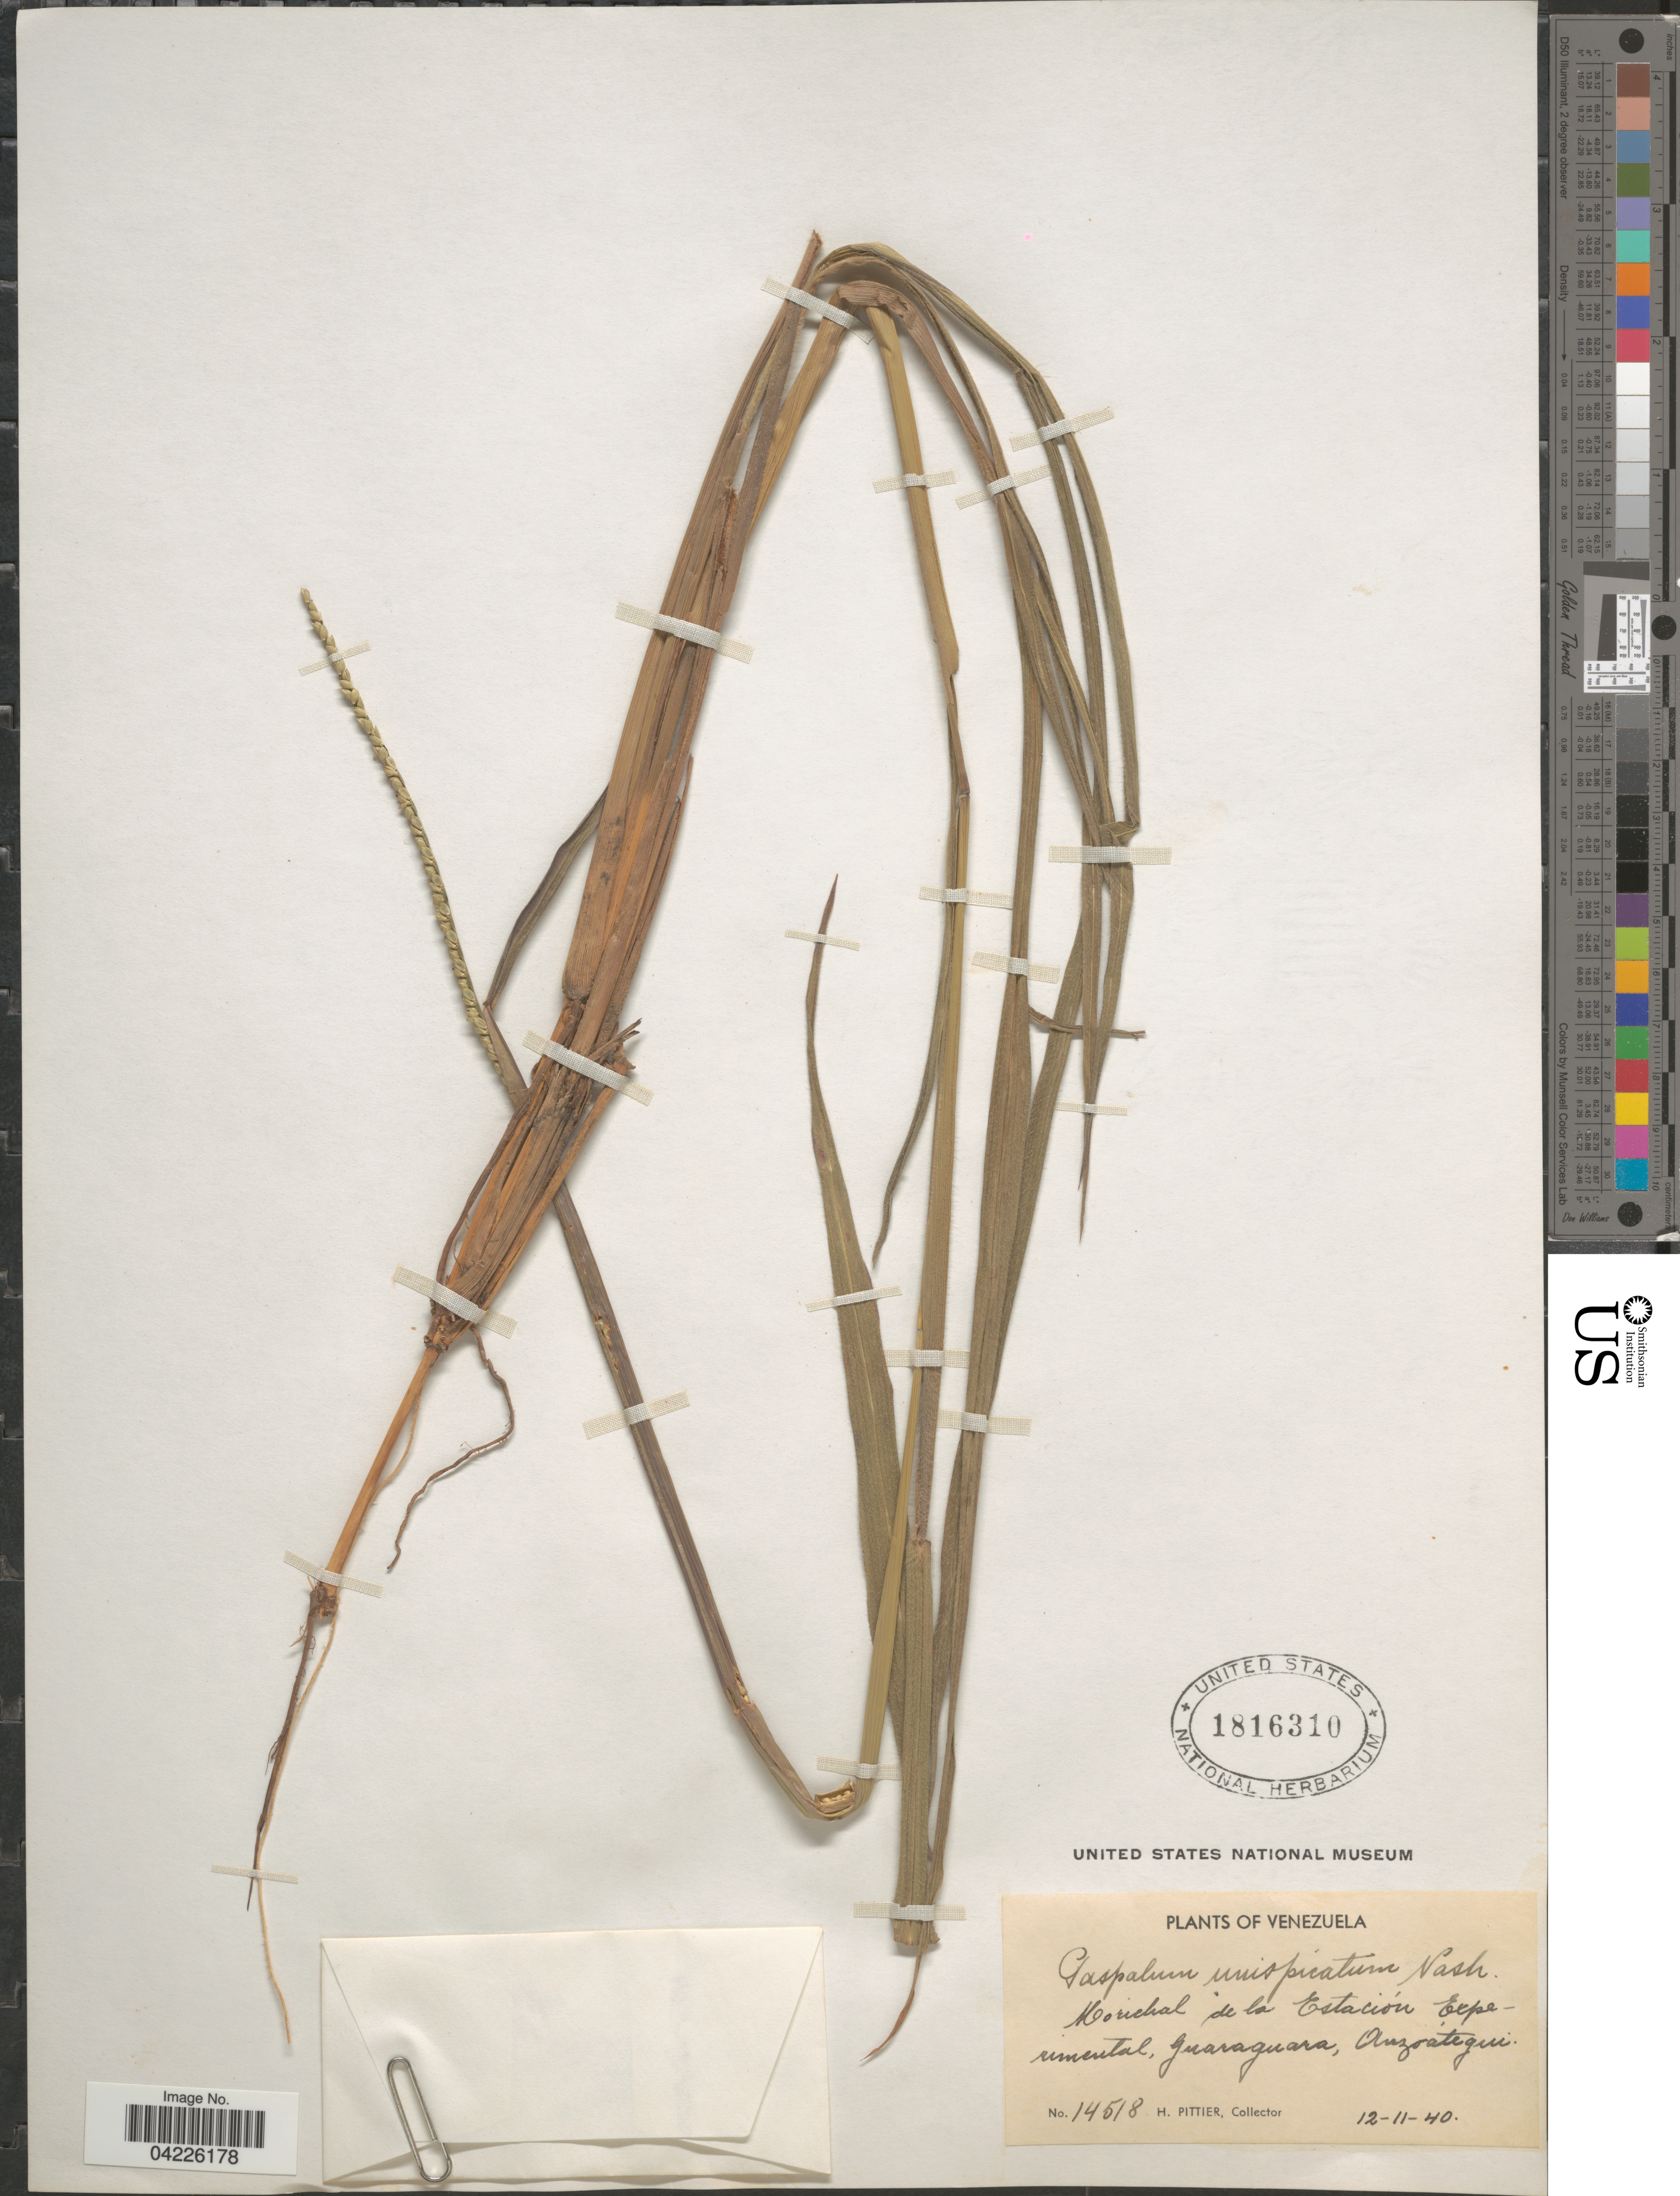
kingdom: Plantae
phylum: Tracheophyta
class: Liliopsida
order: Poales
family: Poaceae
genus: Paspalum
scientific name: Paspalum unispicatum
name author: (Scribn. & Merr.) Nash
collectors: H. F. Pittier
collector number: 14518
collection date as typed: Transcribed d/m/y: 12/11/40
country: Venezuela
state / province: Anzoategui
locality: Morichal de la Estación Experimental, Guaraguara.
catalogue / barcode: US 1816310